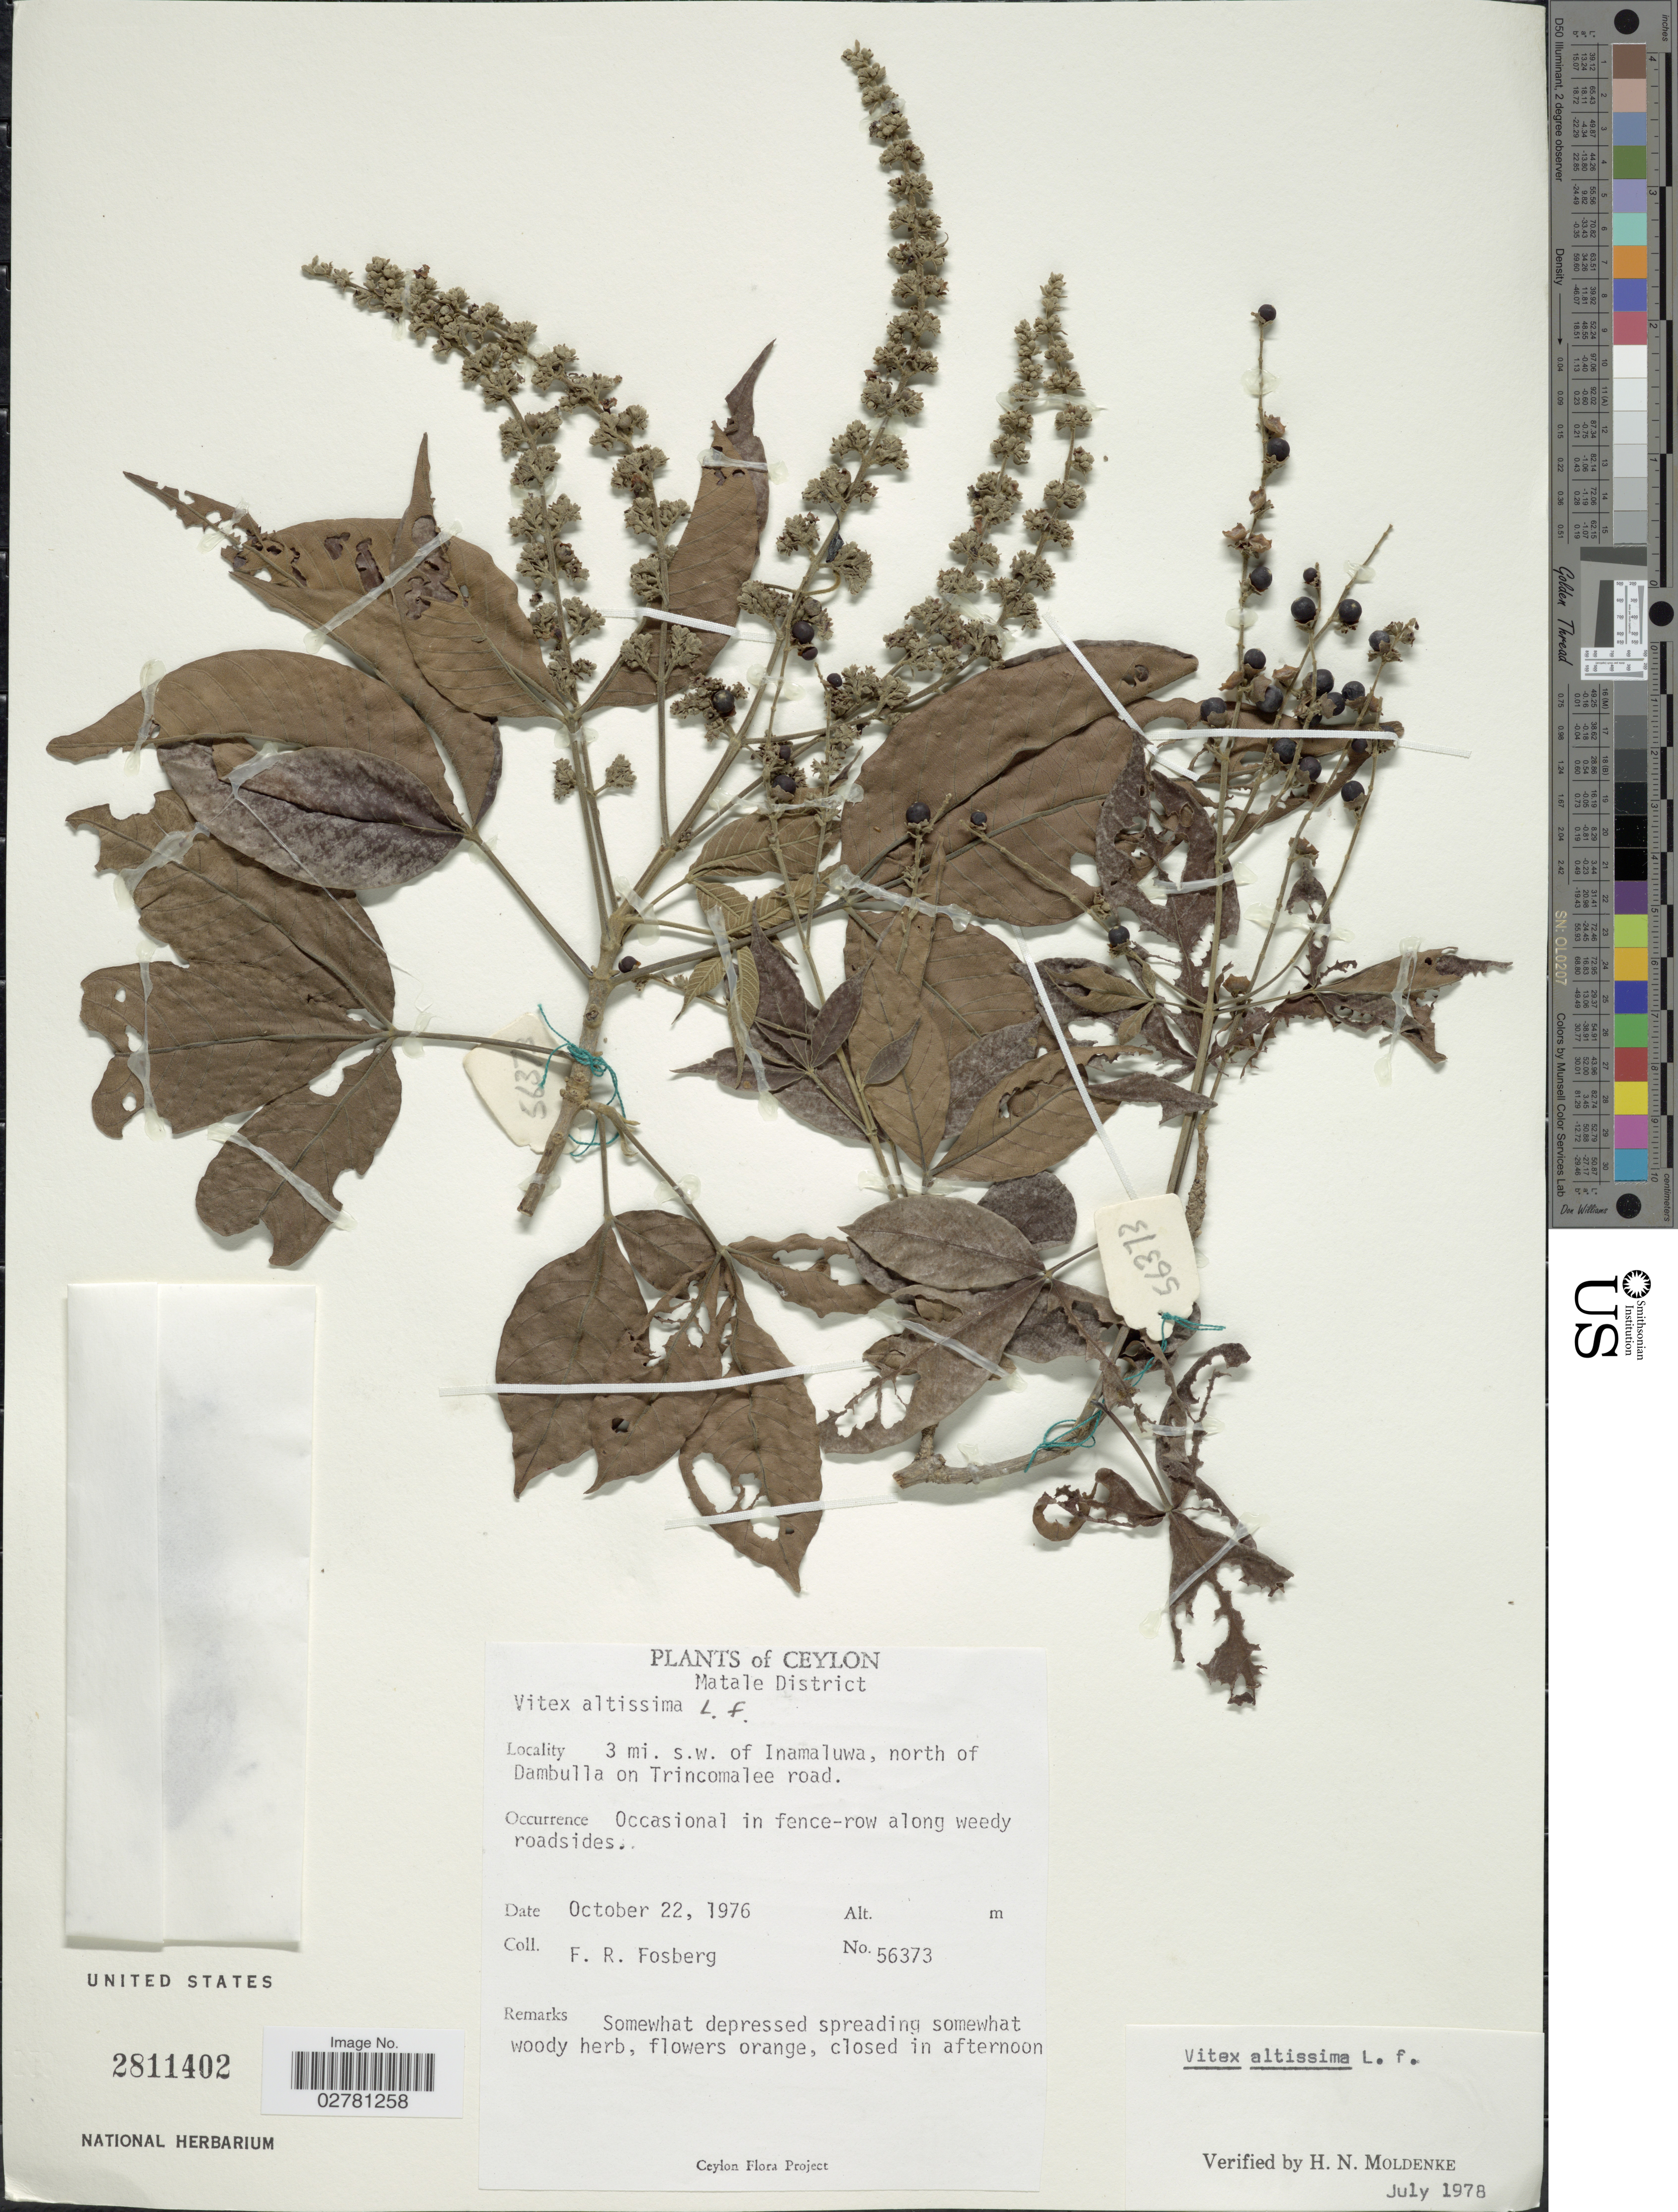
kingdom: Plantae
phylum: Tracheophyta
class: Magnoliopsida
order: Lamiales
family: Lamiaceae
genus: Vitex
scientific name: Vitex altissima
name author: L. f.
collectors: F. R. Fosberg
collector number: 56373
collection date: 1976-10-22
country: Sri Lanka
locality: Ceylon. Matale District. 3 mi. s.w. of Inamaluwa, north of Dambulla on Trincomalee road.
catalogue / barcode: US 2811402